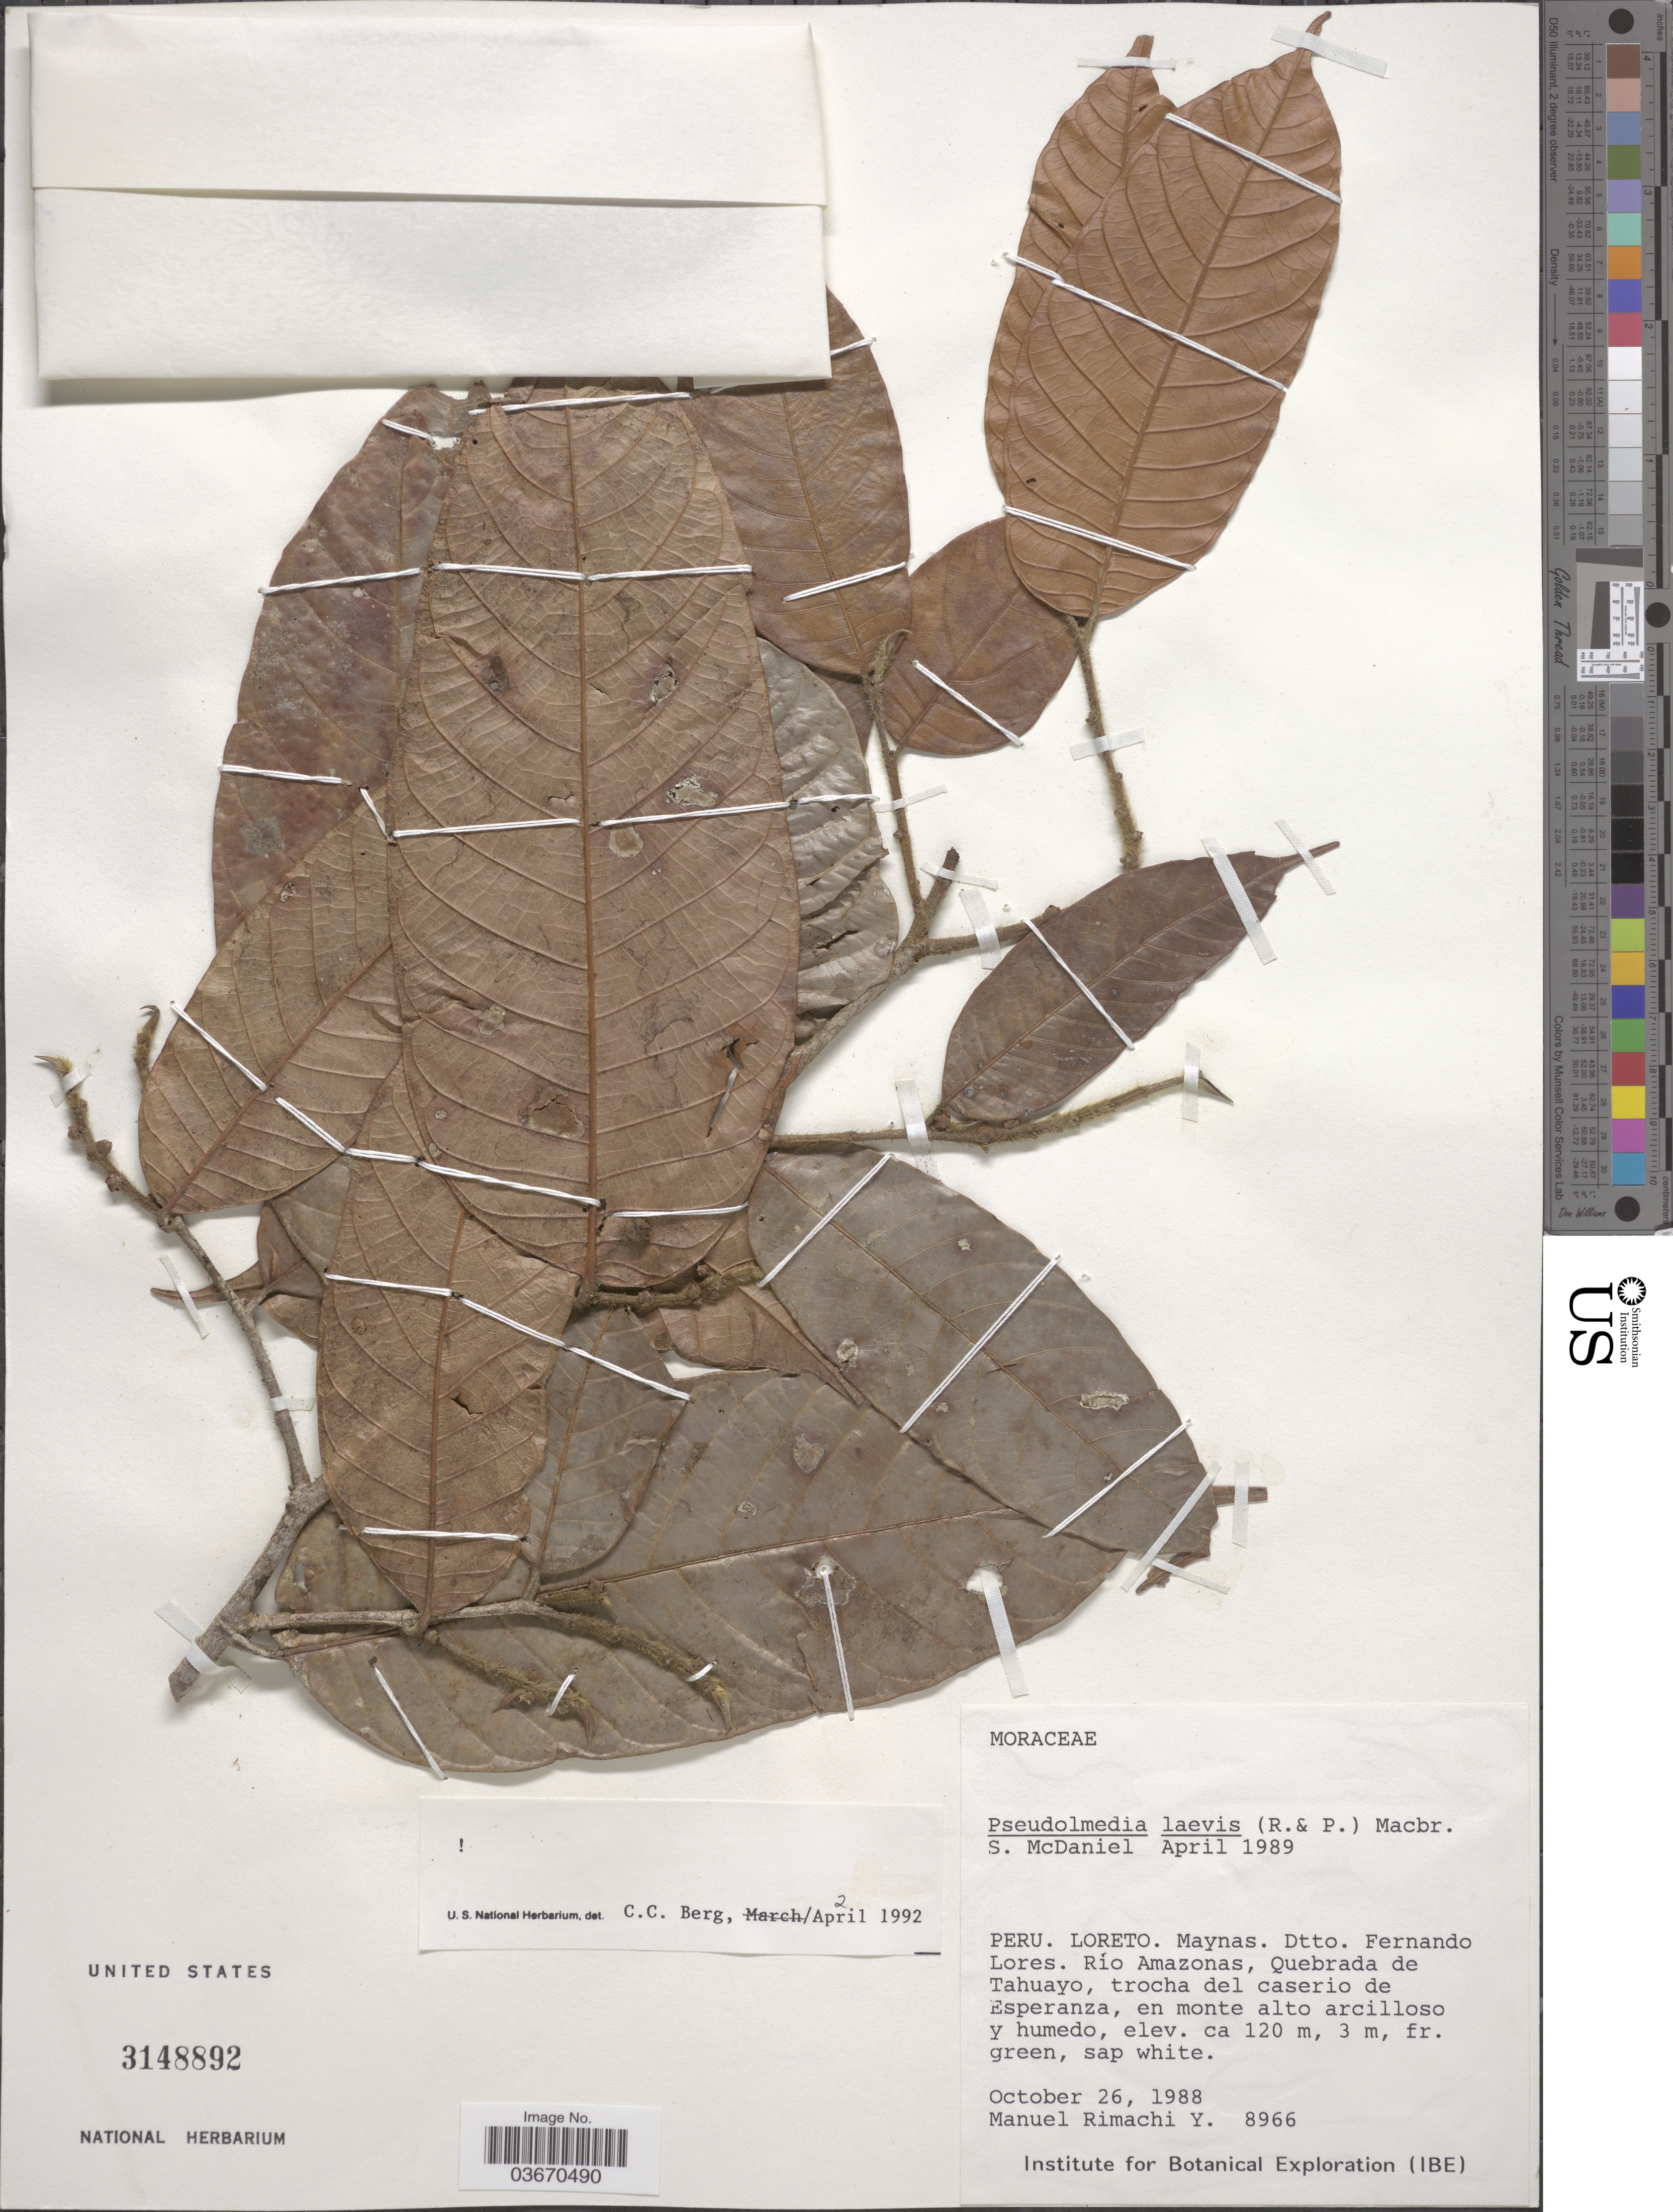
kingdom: Plantae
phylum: Tracheophyta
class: Magnoliopsida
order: Rosales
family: Moraceae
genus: Pseudolmedia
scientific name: Pseudolmedia laevis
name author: (Ruiz & Pav.) J.F. Macbr.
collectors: M. Rimachi Y.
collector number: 8966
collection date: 1988-10-26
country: Peru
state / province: Loreto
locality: Maynas. Dtto. Fernando Lores. Río Amazonas, Quebrada de Tahuayo, trocha del caserio de Esperanza.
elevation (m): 120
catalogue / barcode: US 3148892